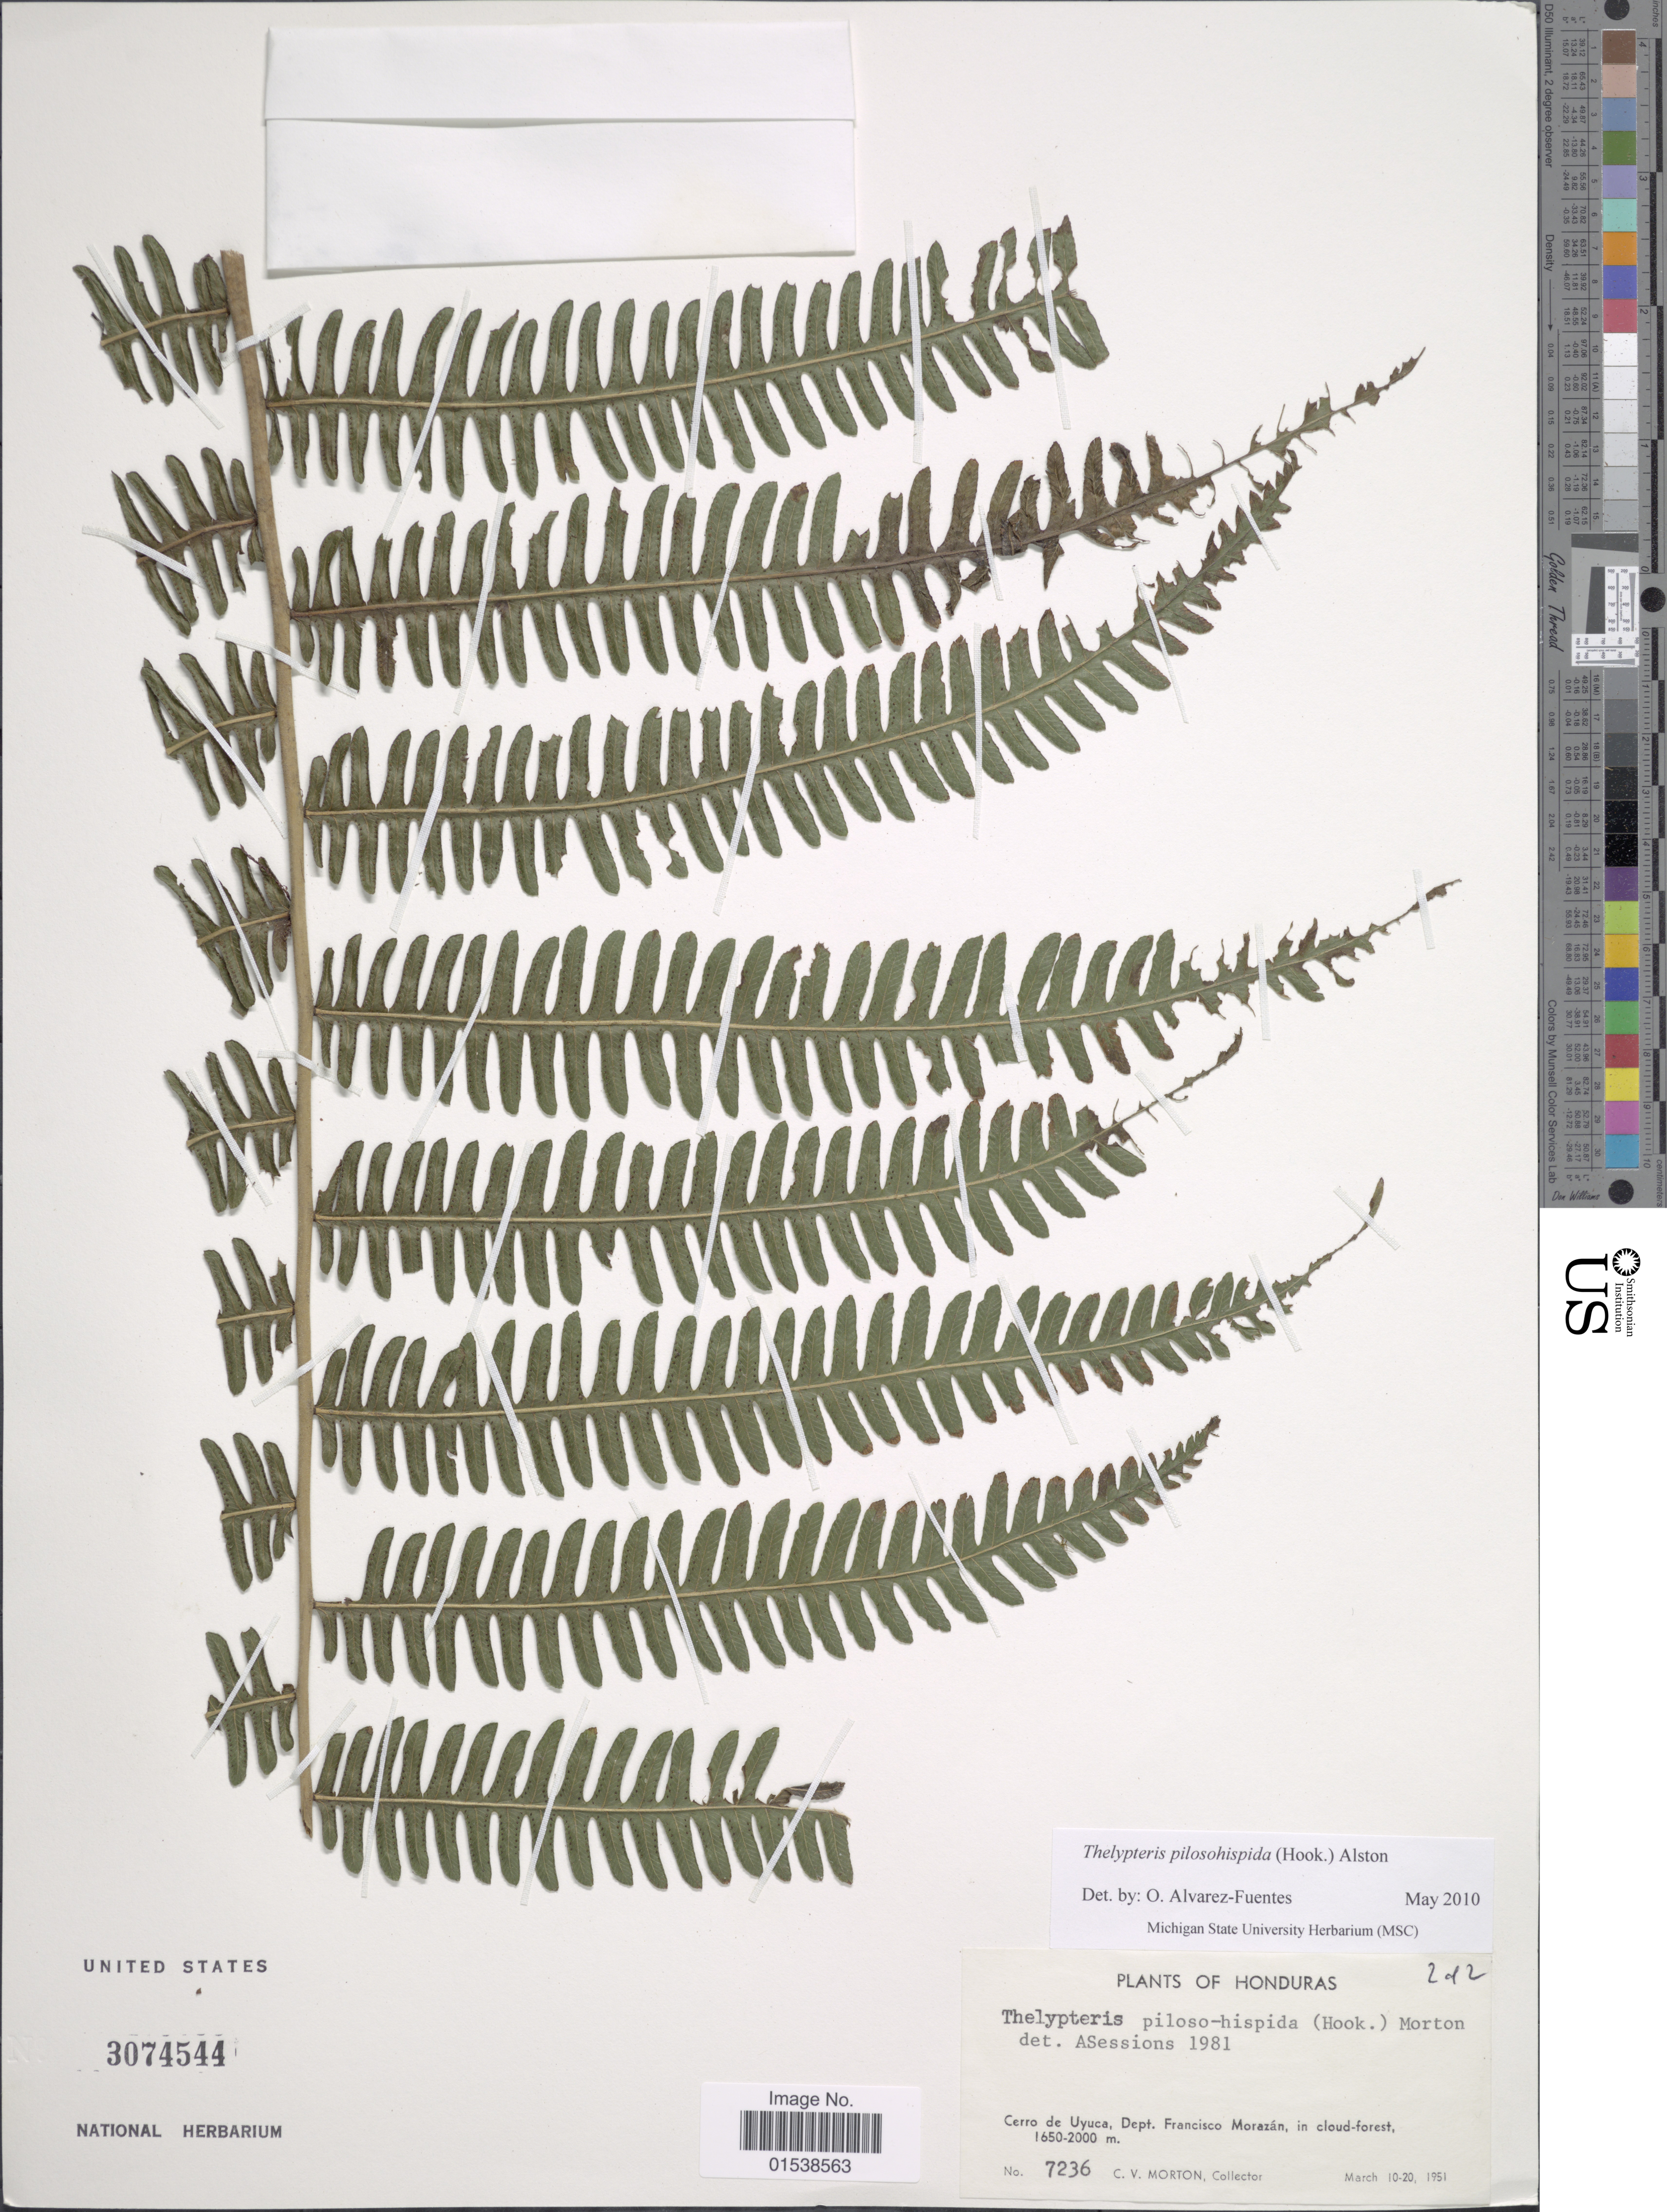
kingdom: Plantae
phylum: Tracheophyta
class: Polypodiopsida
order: Polypodiales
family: Thelypteridaceae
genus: Amauropelta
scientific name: Amauropelta pilosohispida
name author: (Hook.) A.R. Sm.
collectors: C. V. Morton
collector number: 7236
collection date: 1951-03-10/1951-03-20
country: Honduras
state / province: Fco. Morazán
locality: Cerro de Uyuca, Dept. Francisco Morazan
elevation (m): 1650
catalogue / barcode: US 3074544